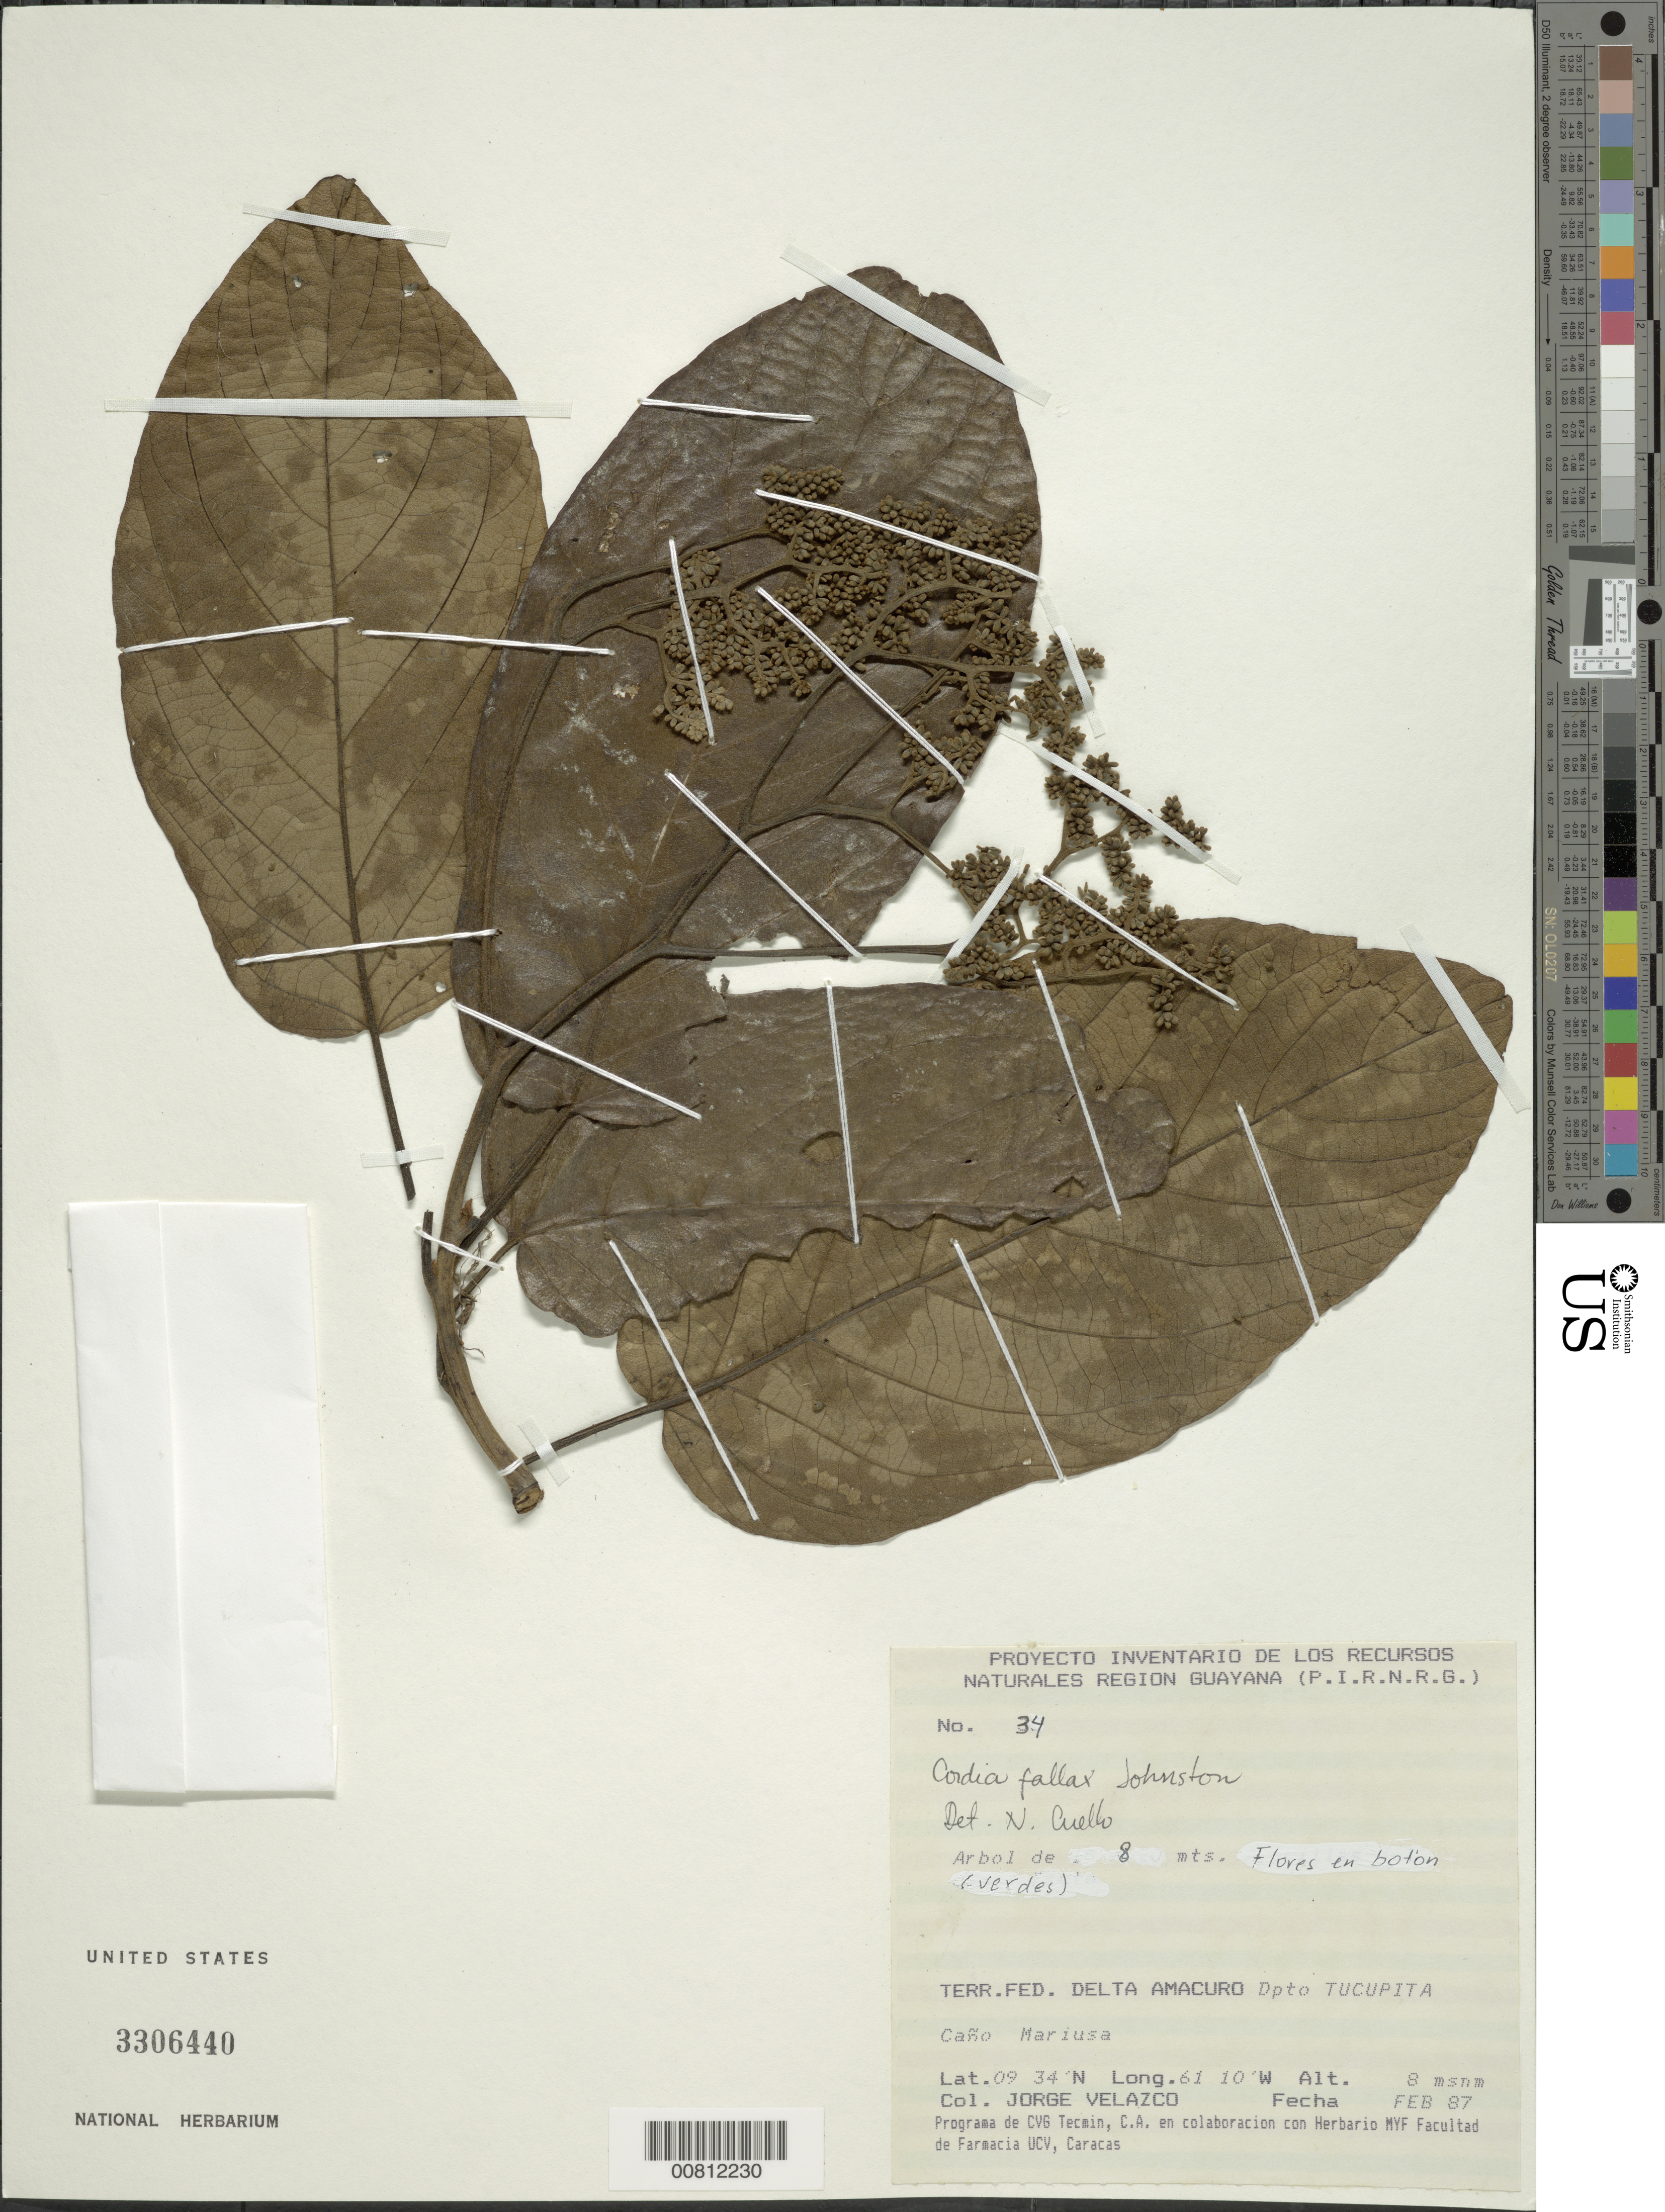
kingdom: Plantae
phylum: Tracheophyta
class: Magnoliopsida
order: Boraginales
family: Cordiaceae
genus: Cordia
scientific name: Cordia fallax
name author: I.M. Johnst.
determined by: Cuello, Nidia L.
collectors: J. Velazco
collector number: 34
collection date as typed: Feb-87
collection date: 1987-02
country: Venezuela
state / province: Delta Amacuro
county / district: Tucupita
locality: Caño Mariusa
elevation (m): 8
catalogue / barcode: US 3306440